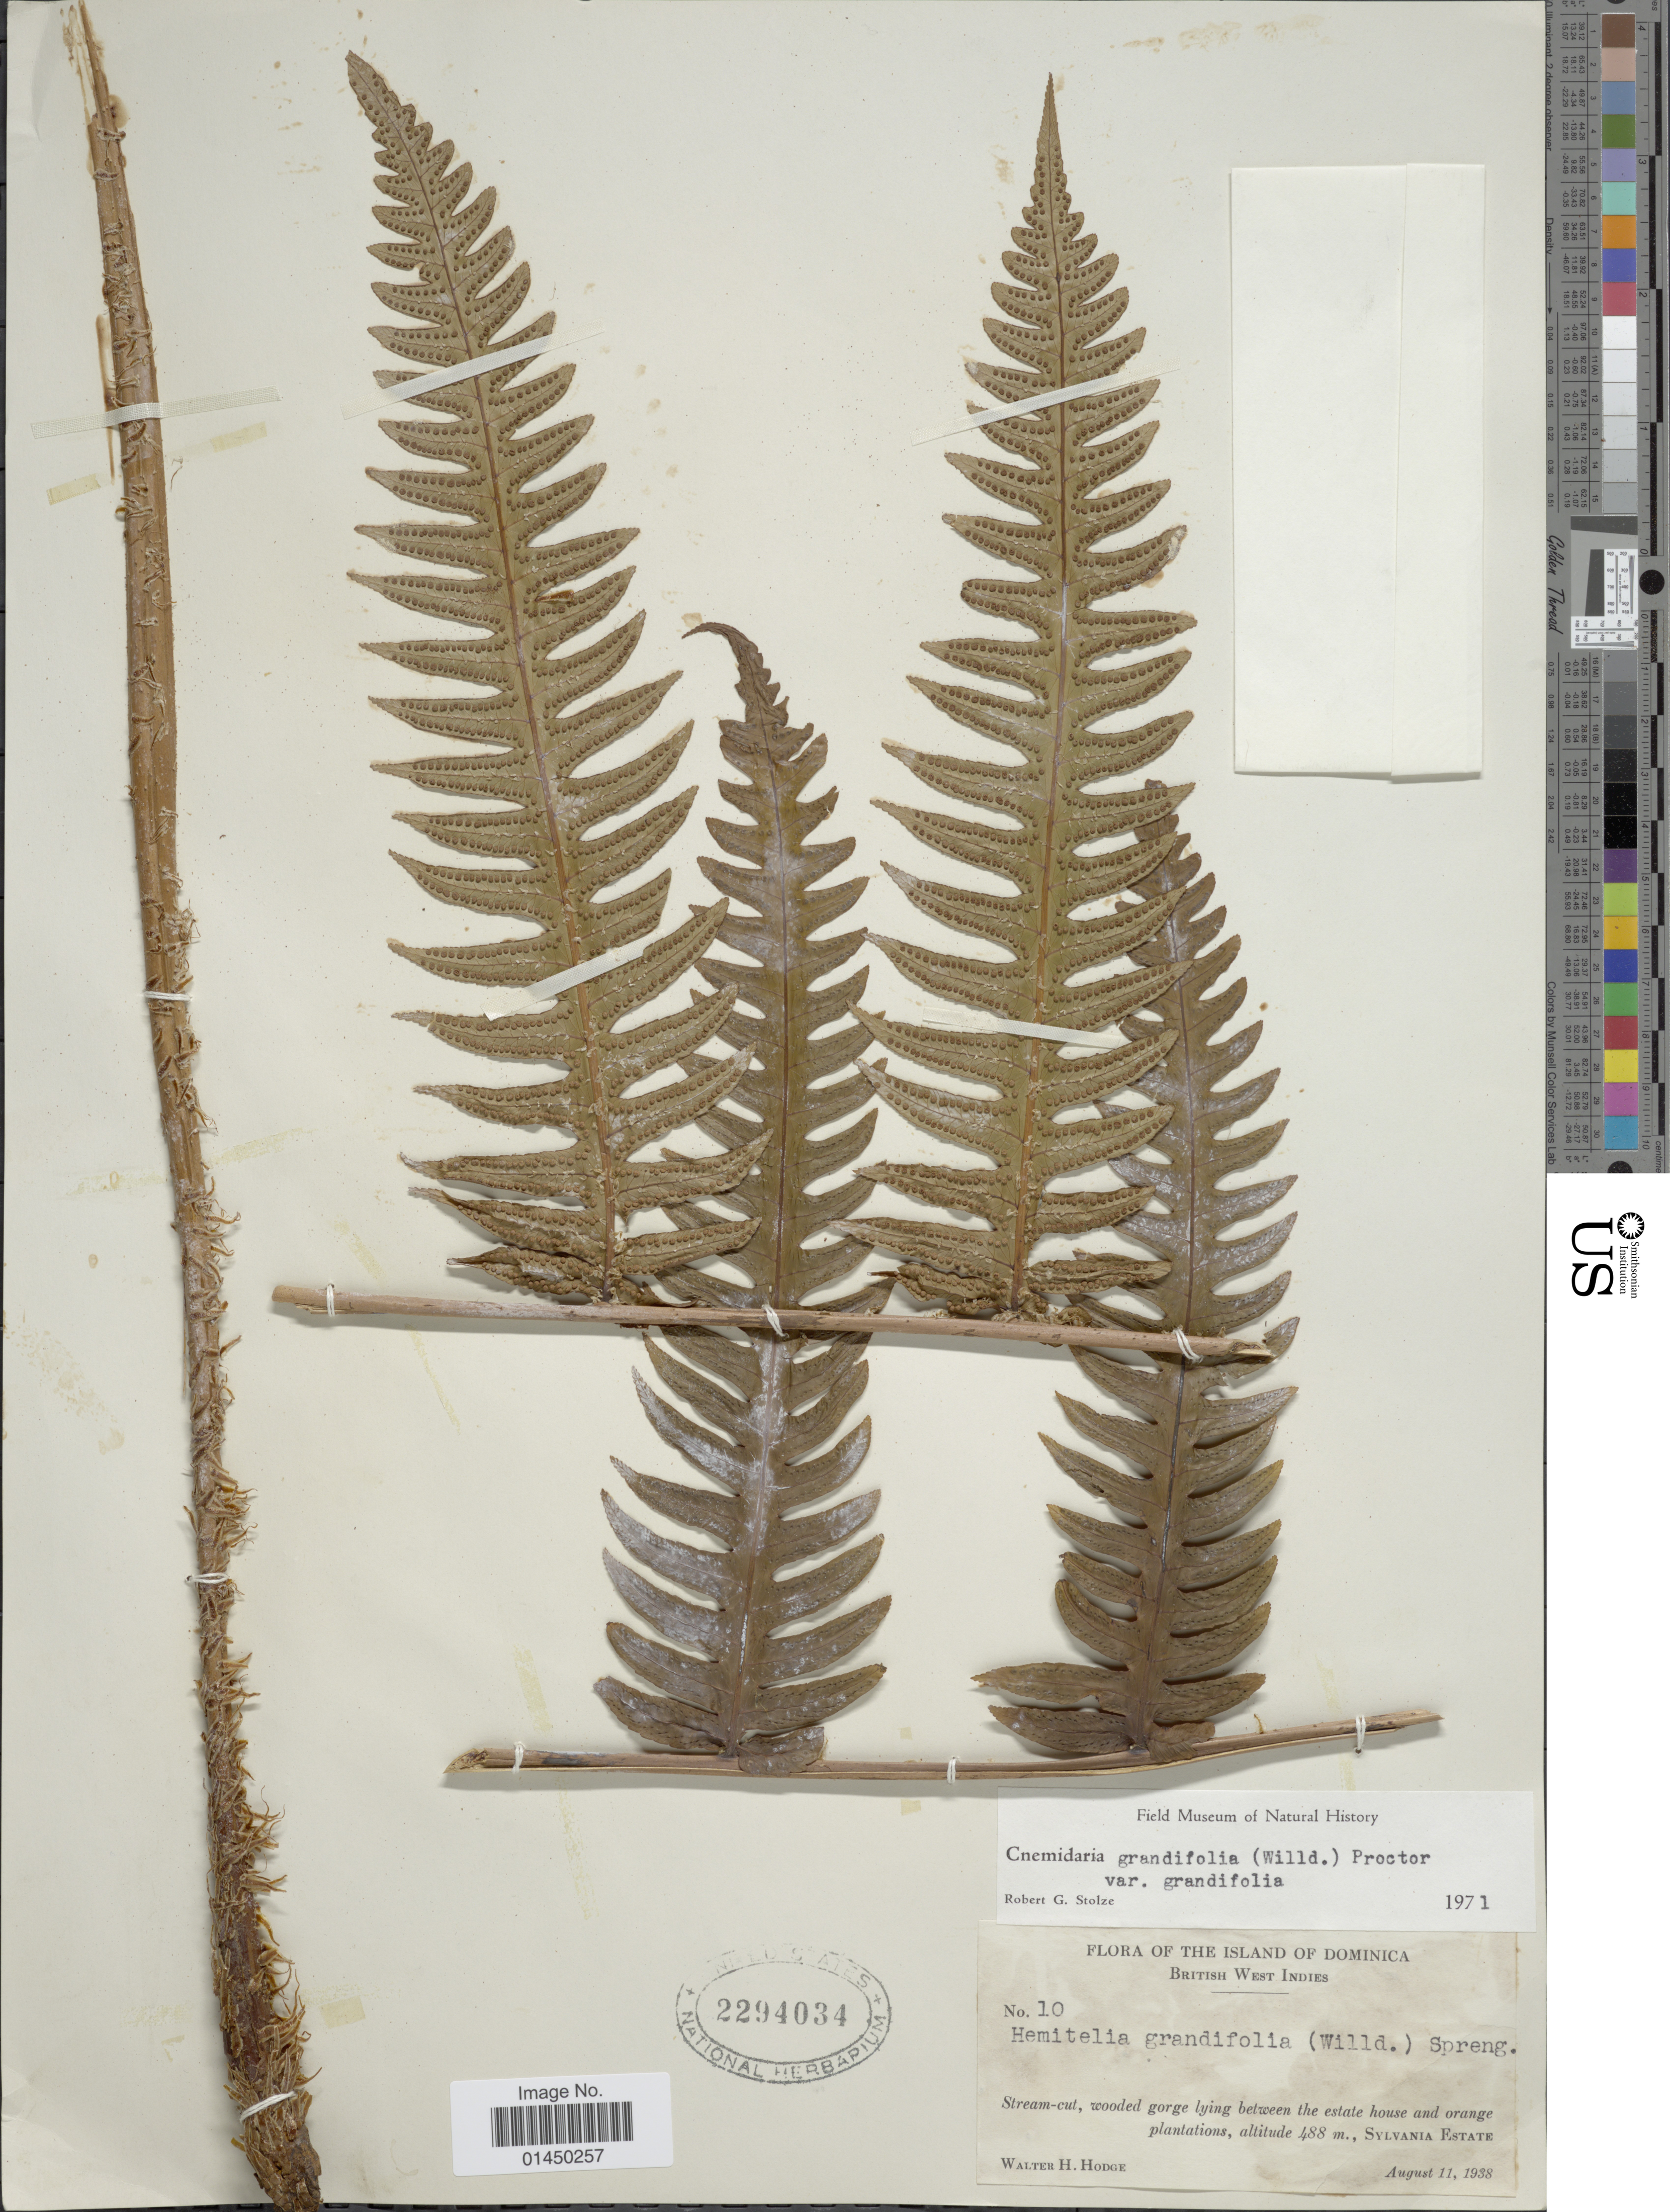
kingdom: Plantae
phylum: Tracheophyta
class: Polypodiopsida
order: Cyatheales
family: Cyatheaceae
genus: Cyathea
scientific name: Cyathea grandifolia var. grandifolia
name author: Willd.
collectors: W. Hodge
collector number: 10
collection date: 1938-08-11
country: Dominica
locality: Stream-cut, wooded gorge lying between the estate house and orange plantations, Sylvania Estate.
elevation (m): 488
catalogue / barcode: US 2294034